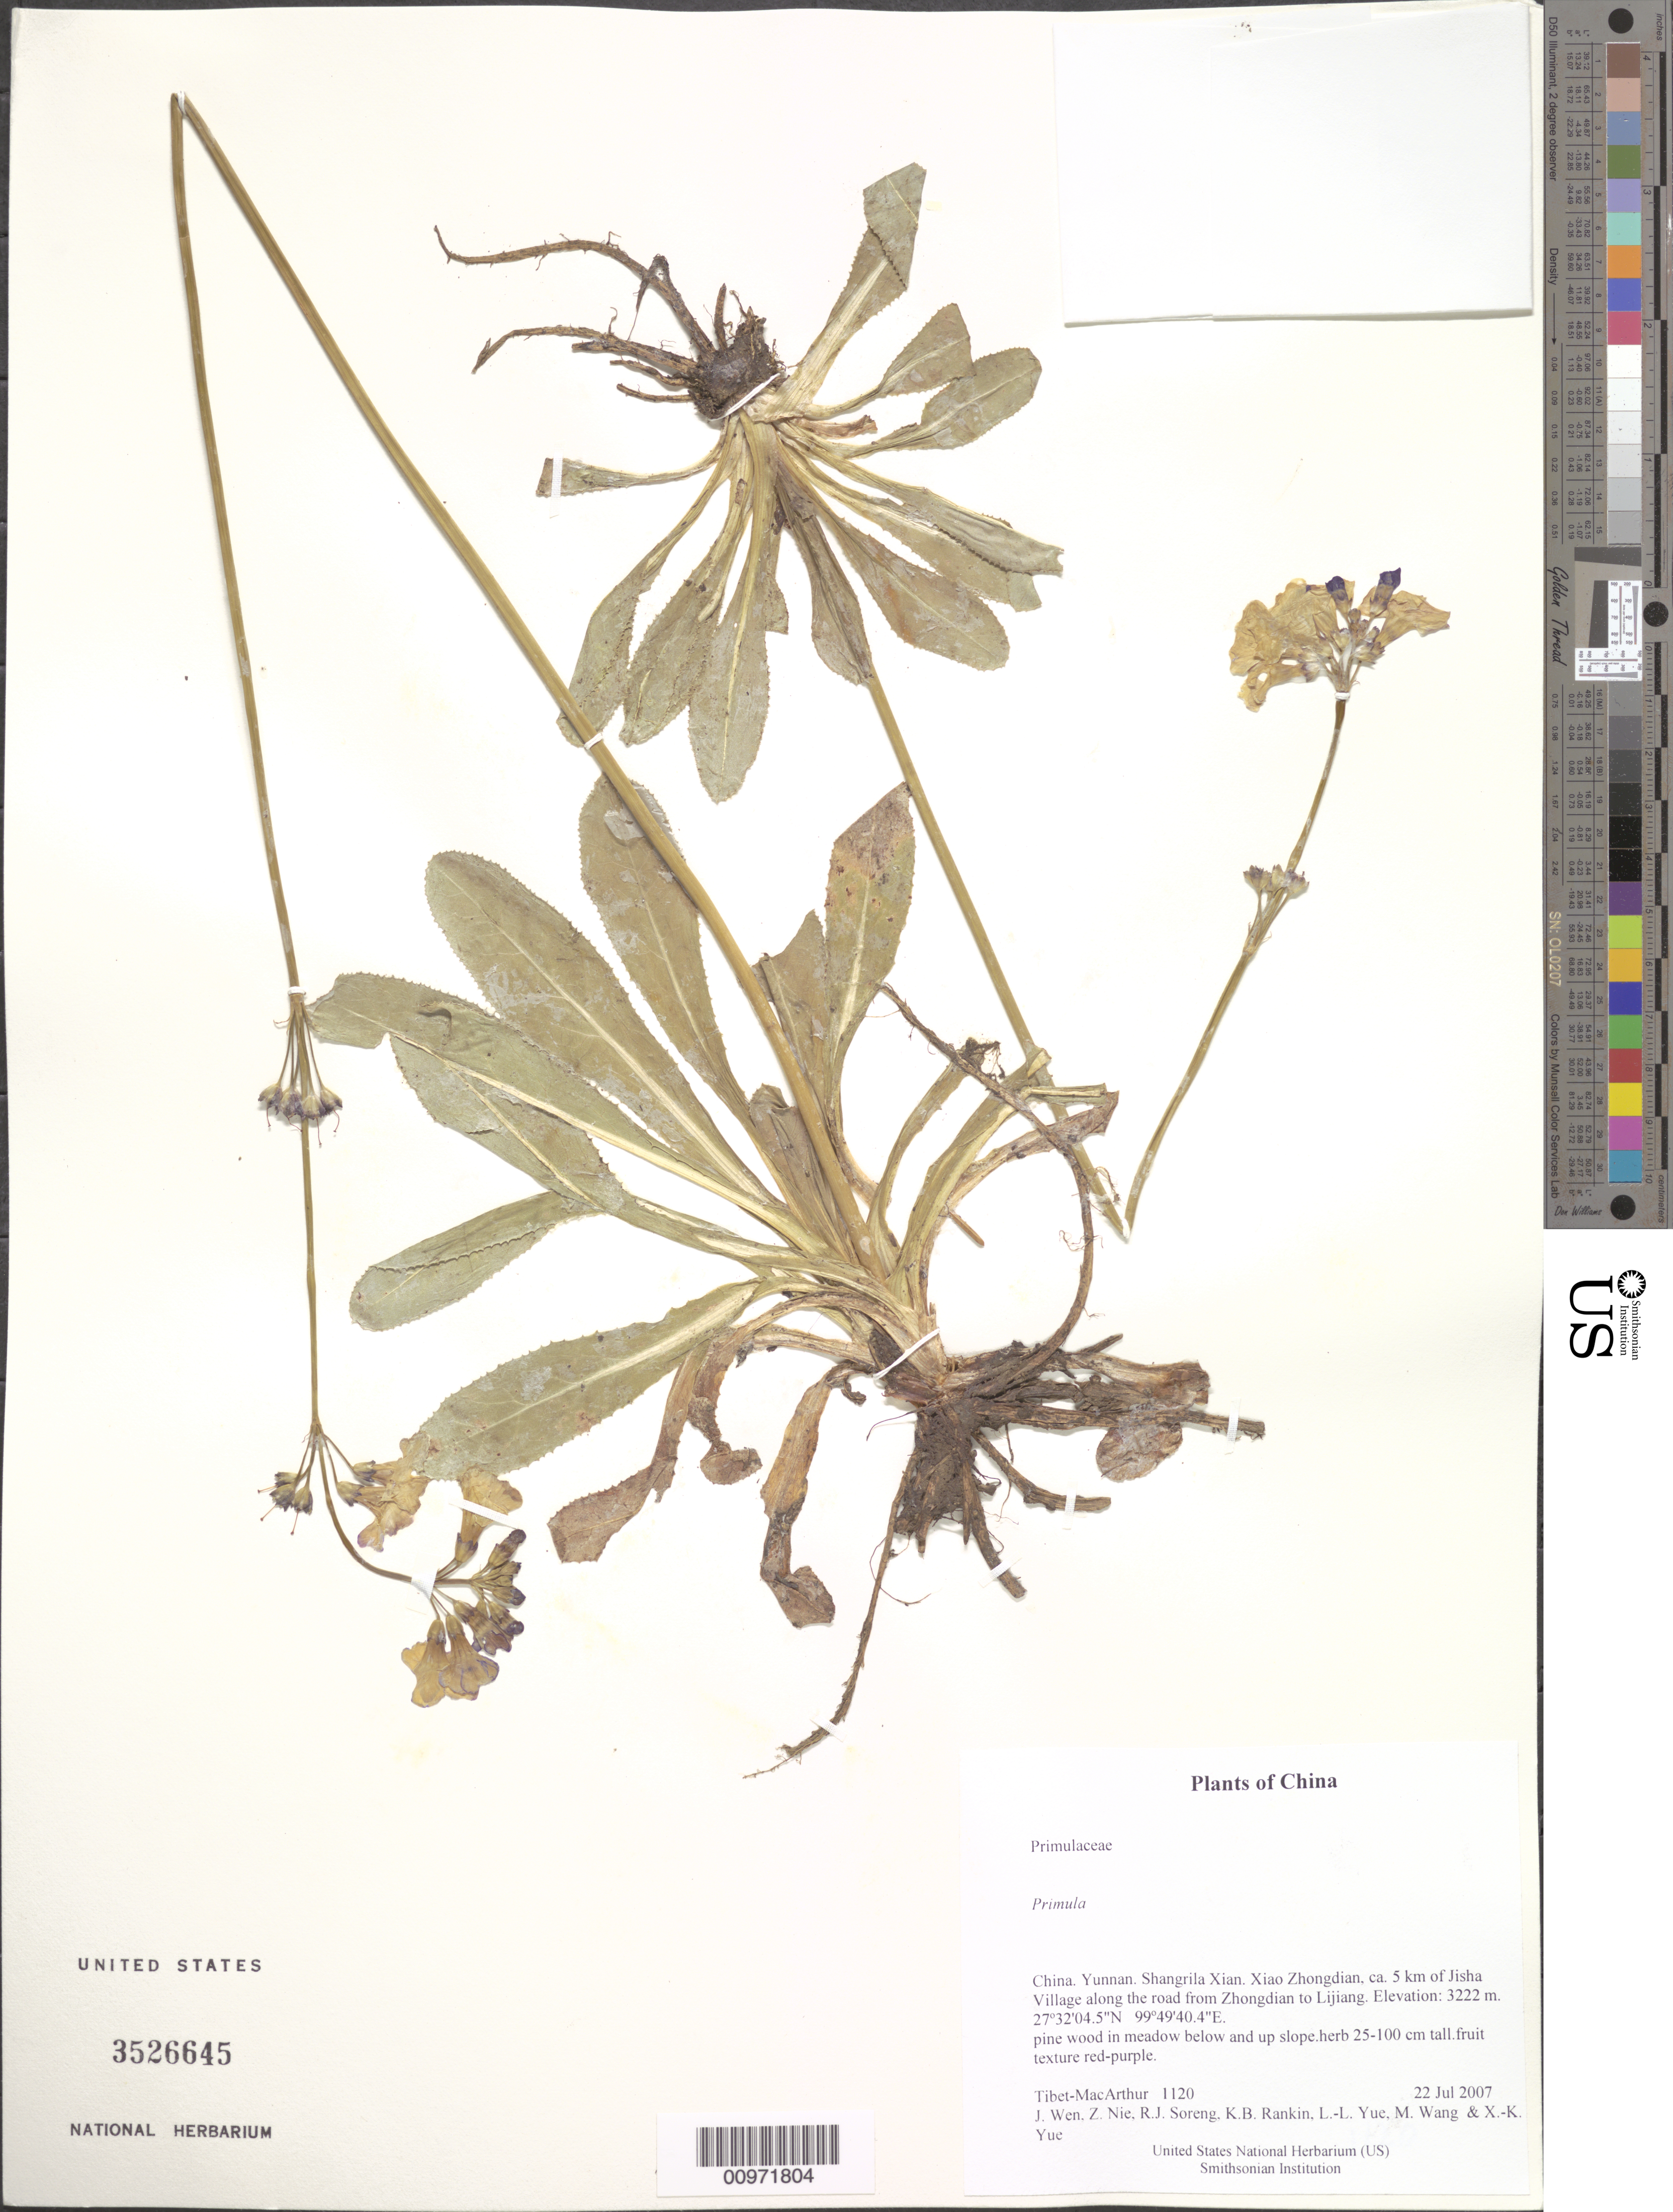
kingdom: Plantae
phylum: Tracheophyta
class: Magnoliopsida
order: Ericales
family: Primulaceae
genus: Primula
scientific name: Primula sp.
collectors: Tibet-MacArthur, J. Wen, Z. Nie, R. J. Soreng, K. Rankin, L. Yue, M. Wang & X. Yue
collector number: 1120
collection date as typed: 22 Jul 2007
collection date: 2007-07-22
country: China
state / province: Yunnan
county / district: Shangrila Xian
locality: Xiao Zhongdian, ca. 5 km of Jisha Village along the road from Zhongdian to Lijiang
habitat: pine wood in meadow below and up slope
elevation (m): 3222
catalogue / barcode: US 3526645